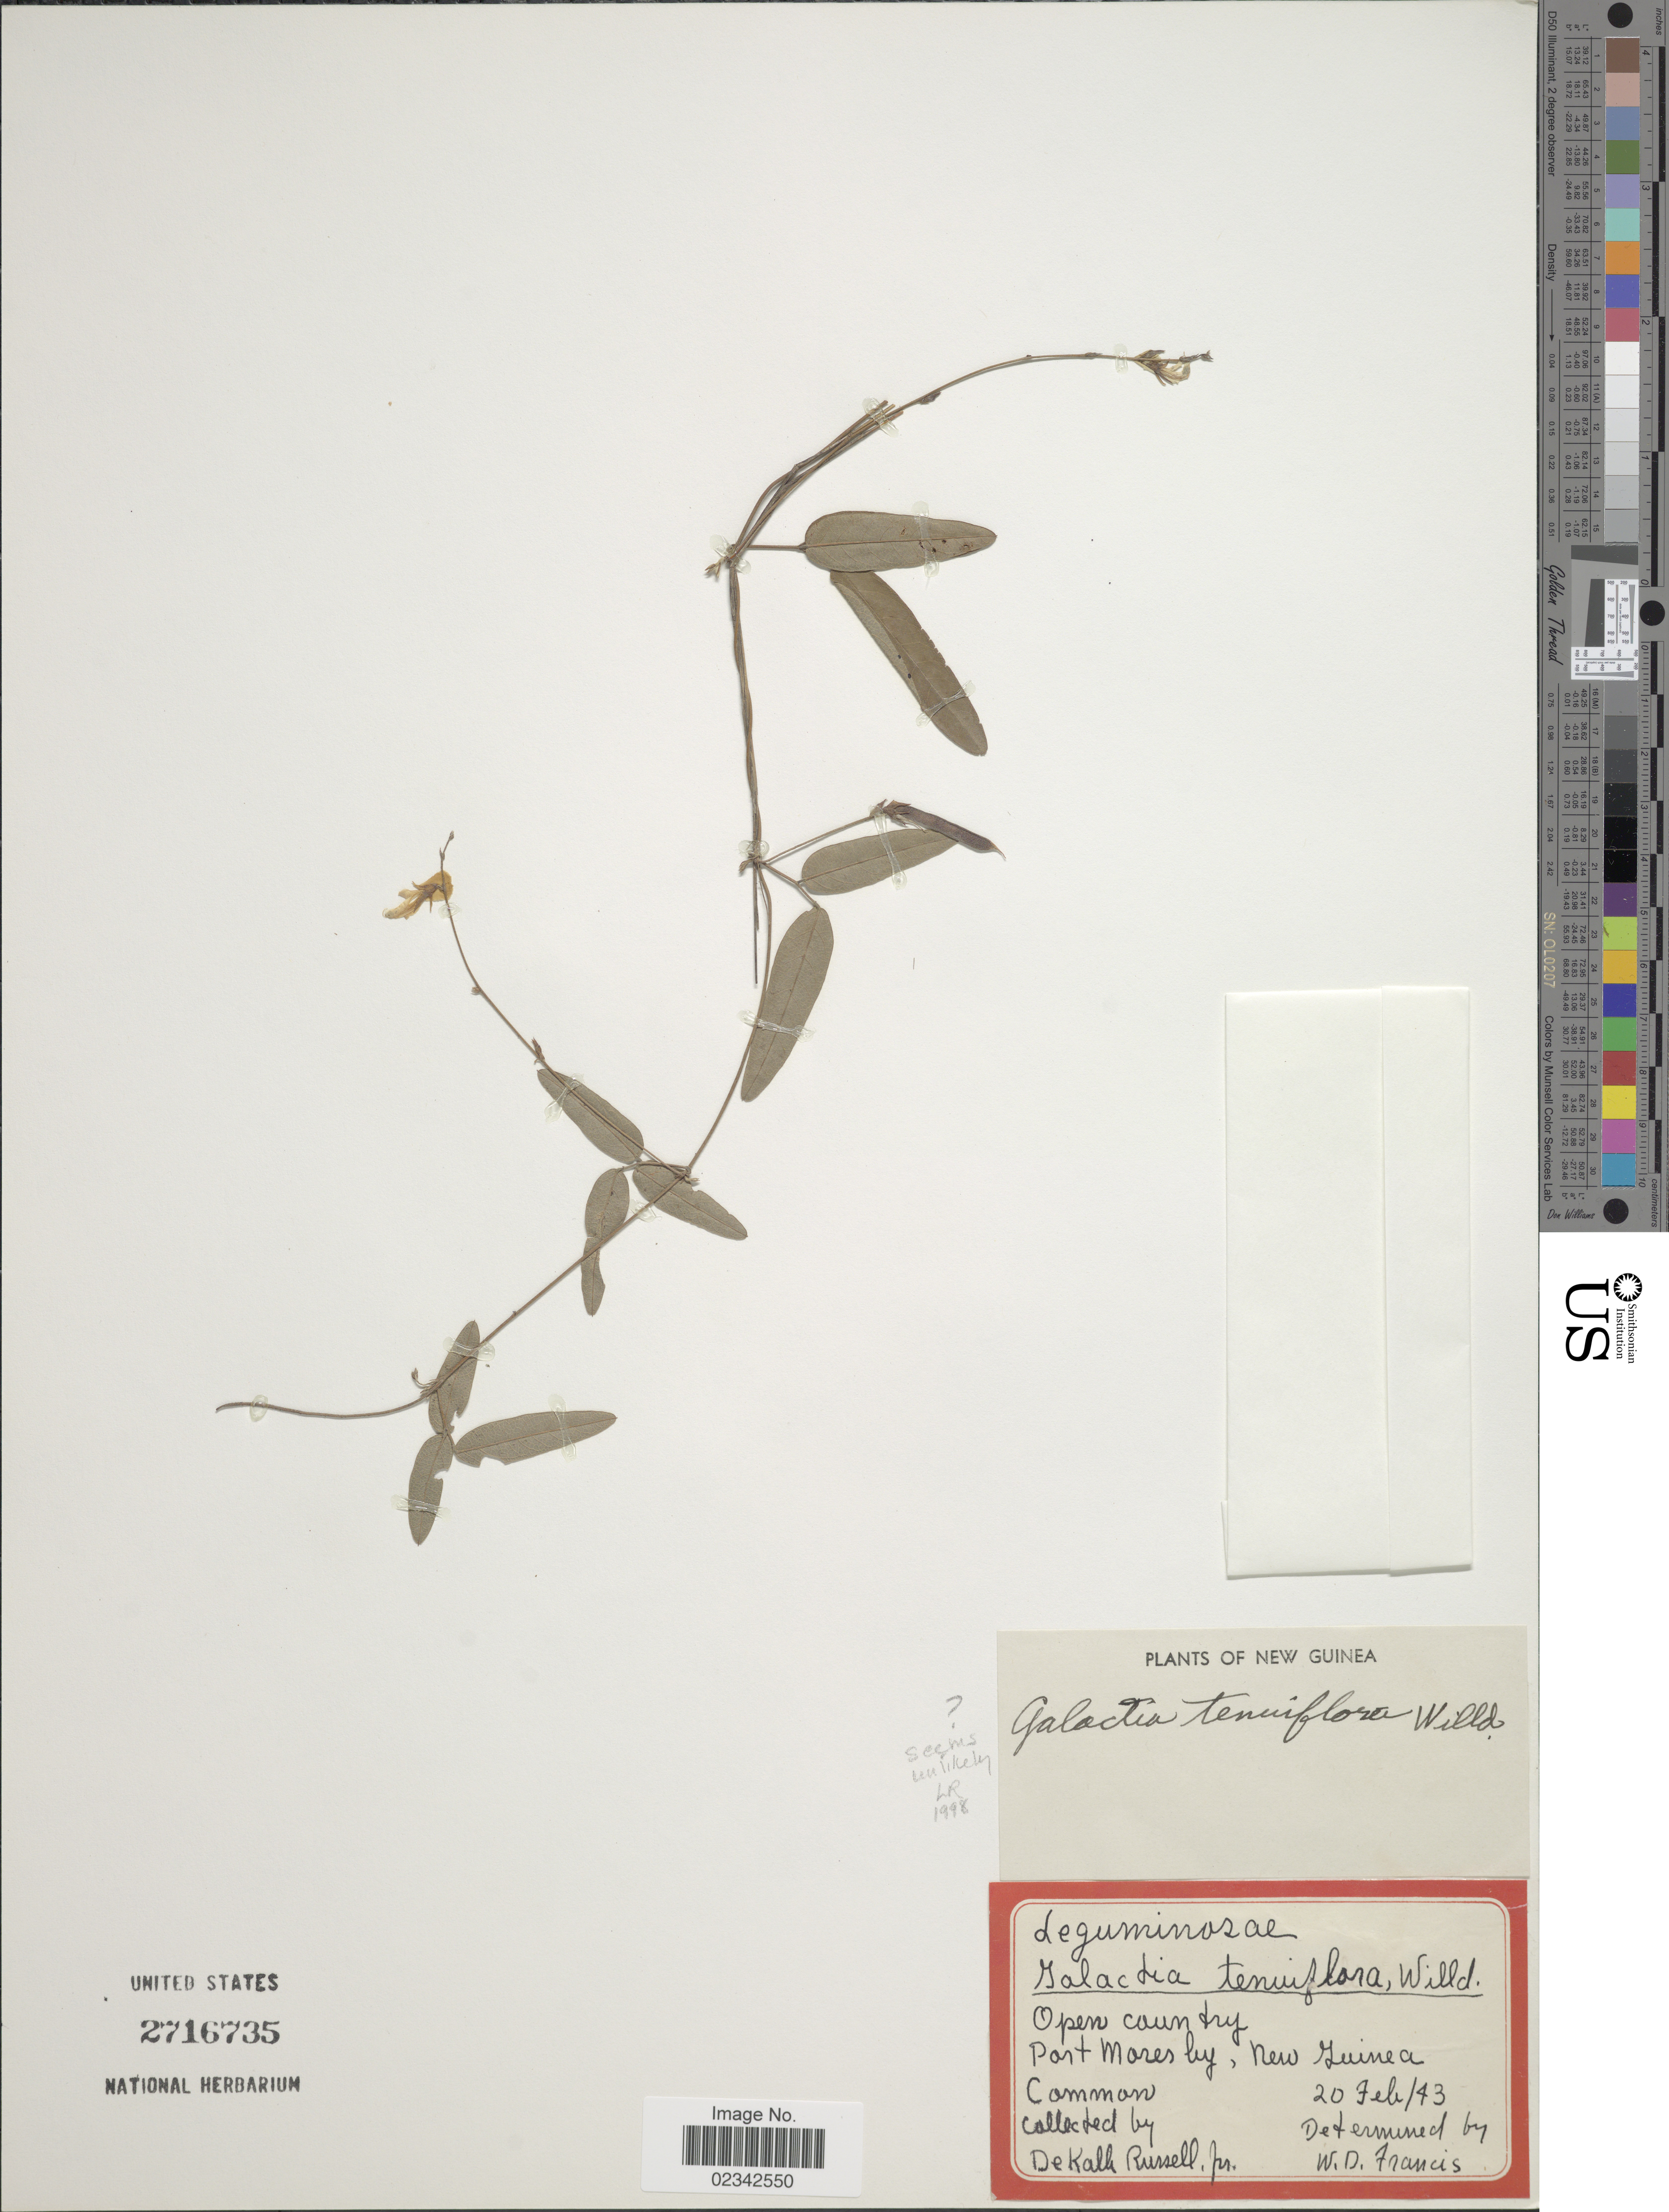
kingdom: Plantae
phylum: Tracheophyta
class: Magnoliopsida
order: Fabales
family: Fabaceae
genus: Galactia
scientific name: Galactia sp.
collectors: D. K. Russell Jr.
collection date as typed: Transcribed d/m/y: 20/2/43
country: Papua New Guinea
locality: New Guinea, open country, Port Moresby, New Guinea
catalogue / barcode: US 2716735